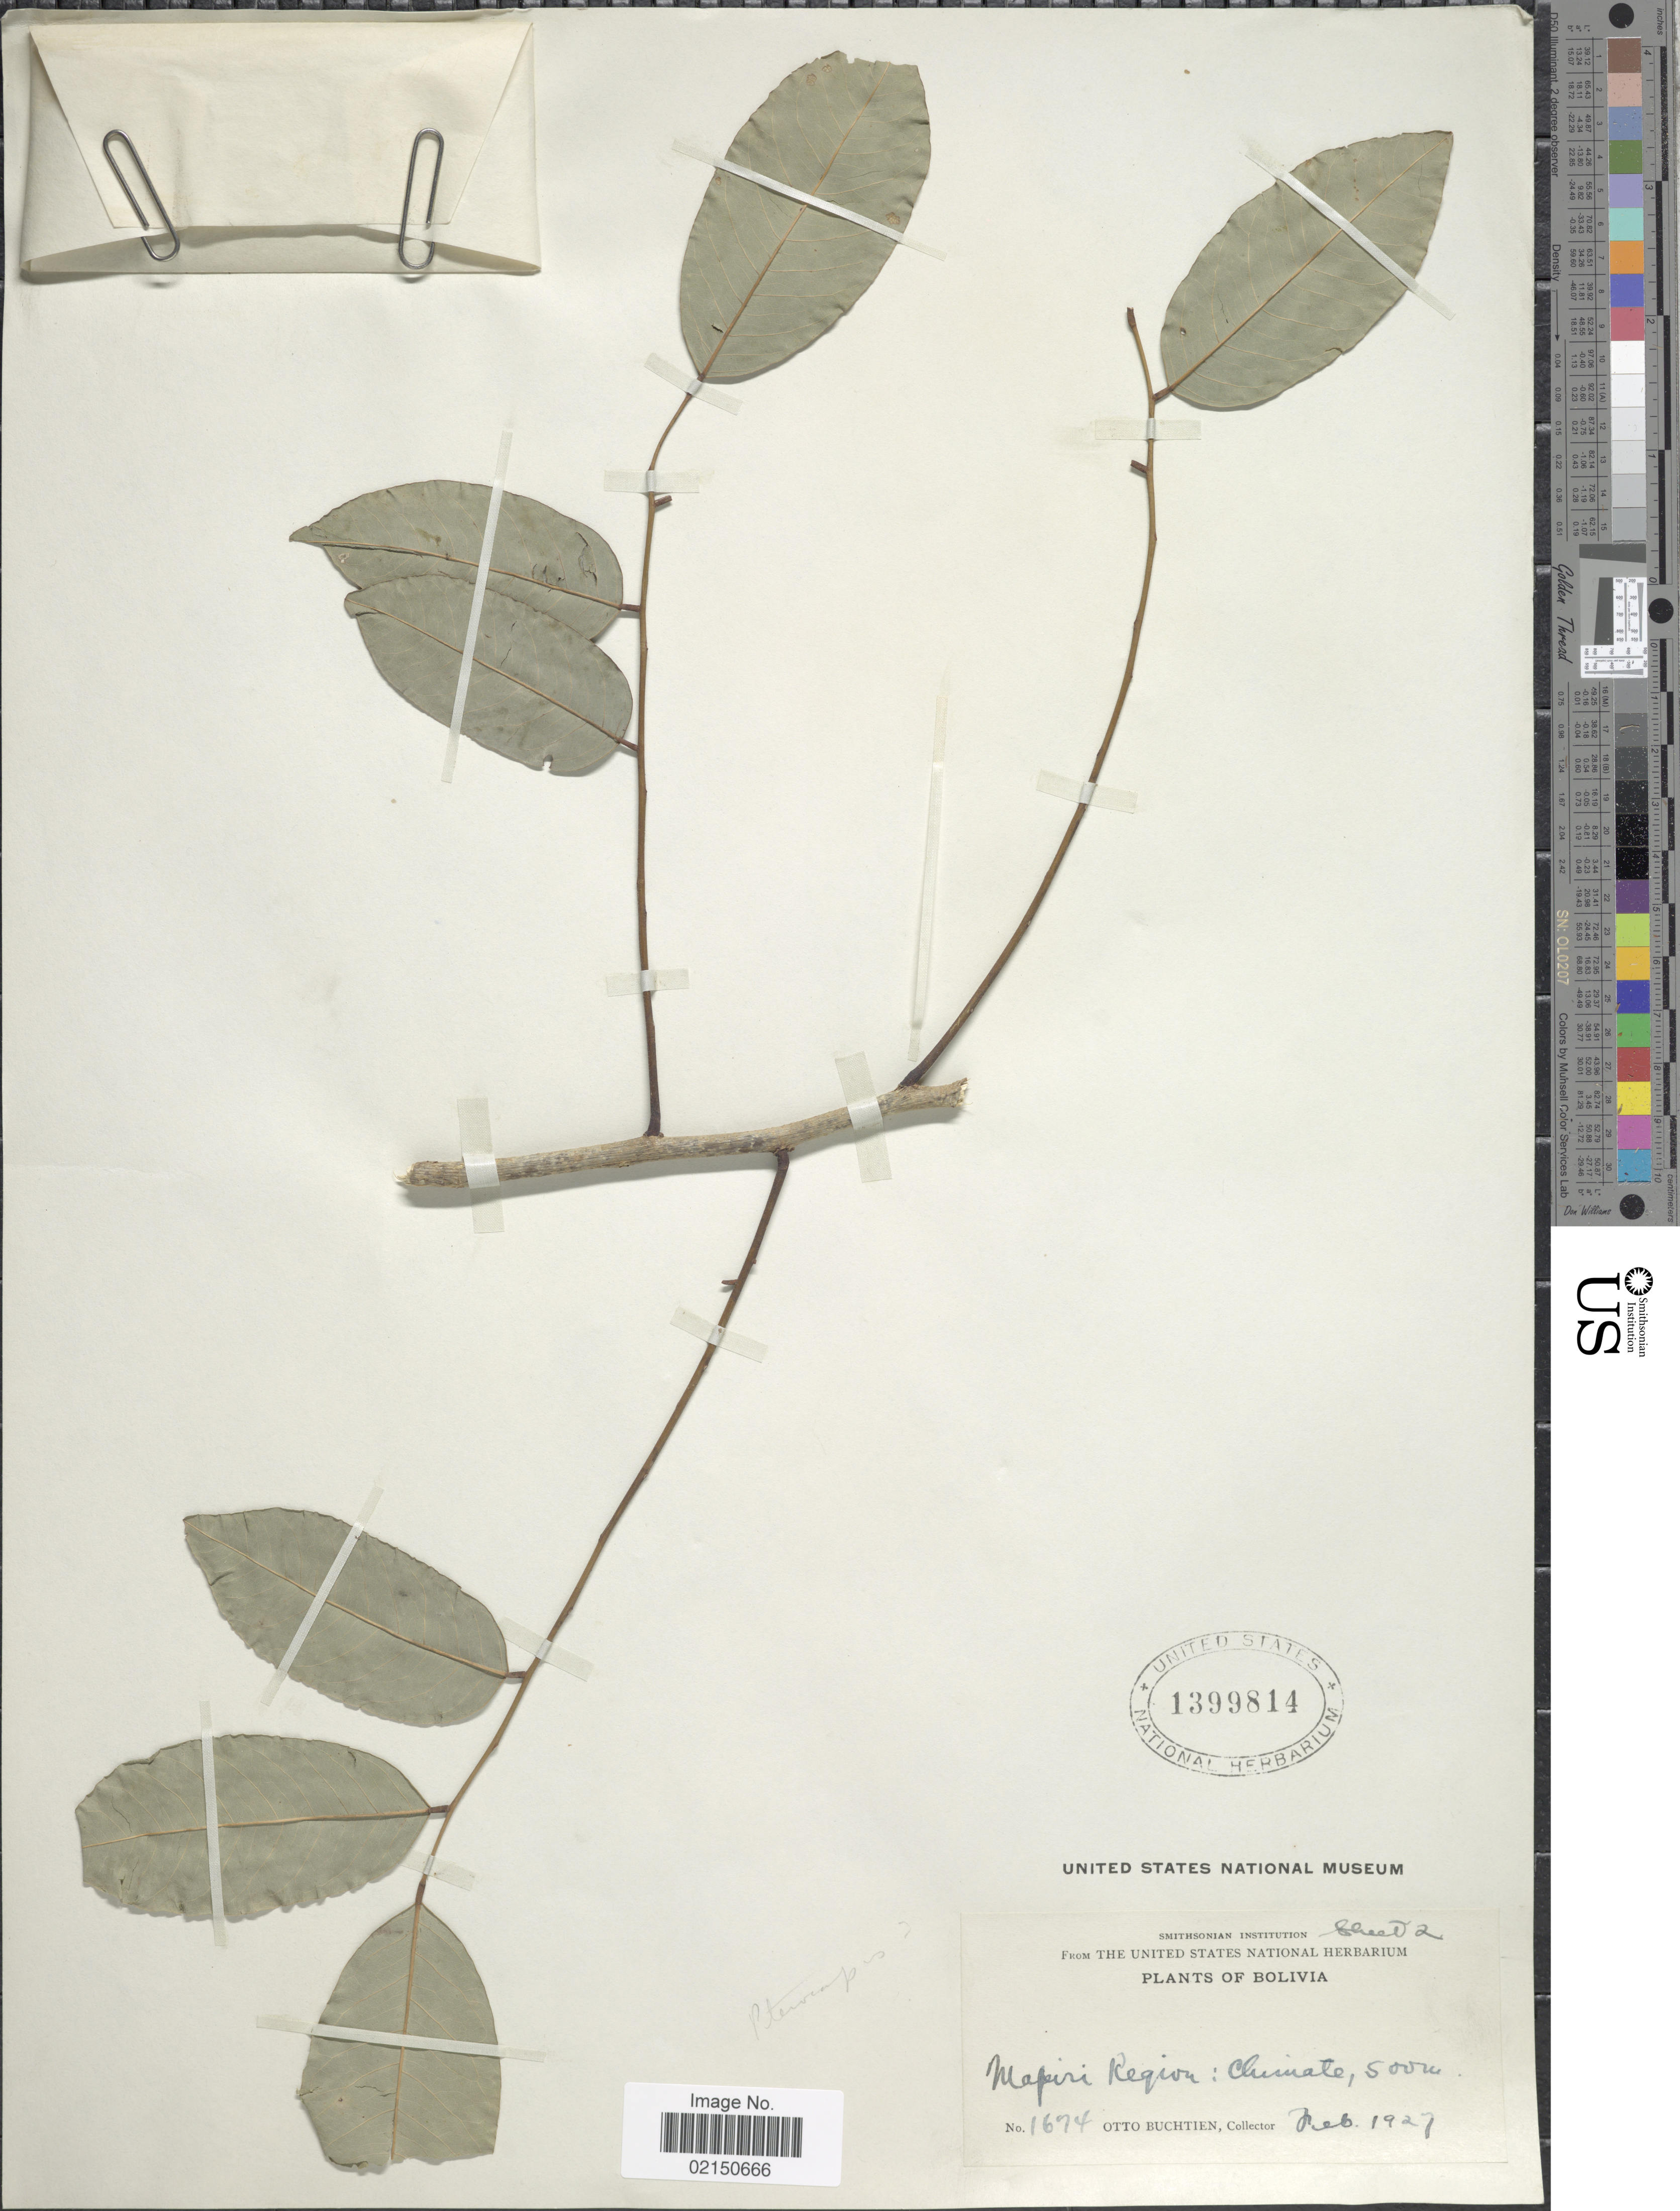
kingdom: Plantae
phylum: Tracheophyta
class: Magnoliopsida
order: Fabales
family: Fabaceae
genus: Pterocarpus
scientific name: Pterocarpus sp.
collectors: O. Buchtien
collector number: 1674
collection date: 1927-02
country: Bolivia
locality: Mapiri Region: Chimate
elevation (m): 500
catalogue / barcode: US 1399814